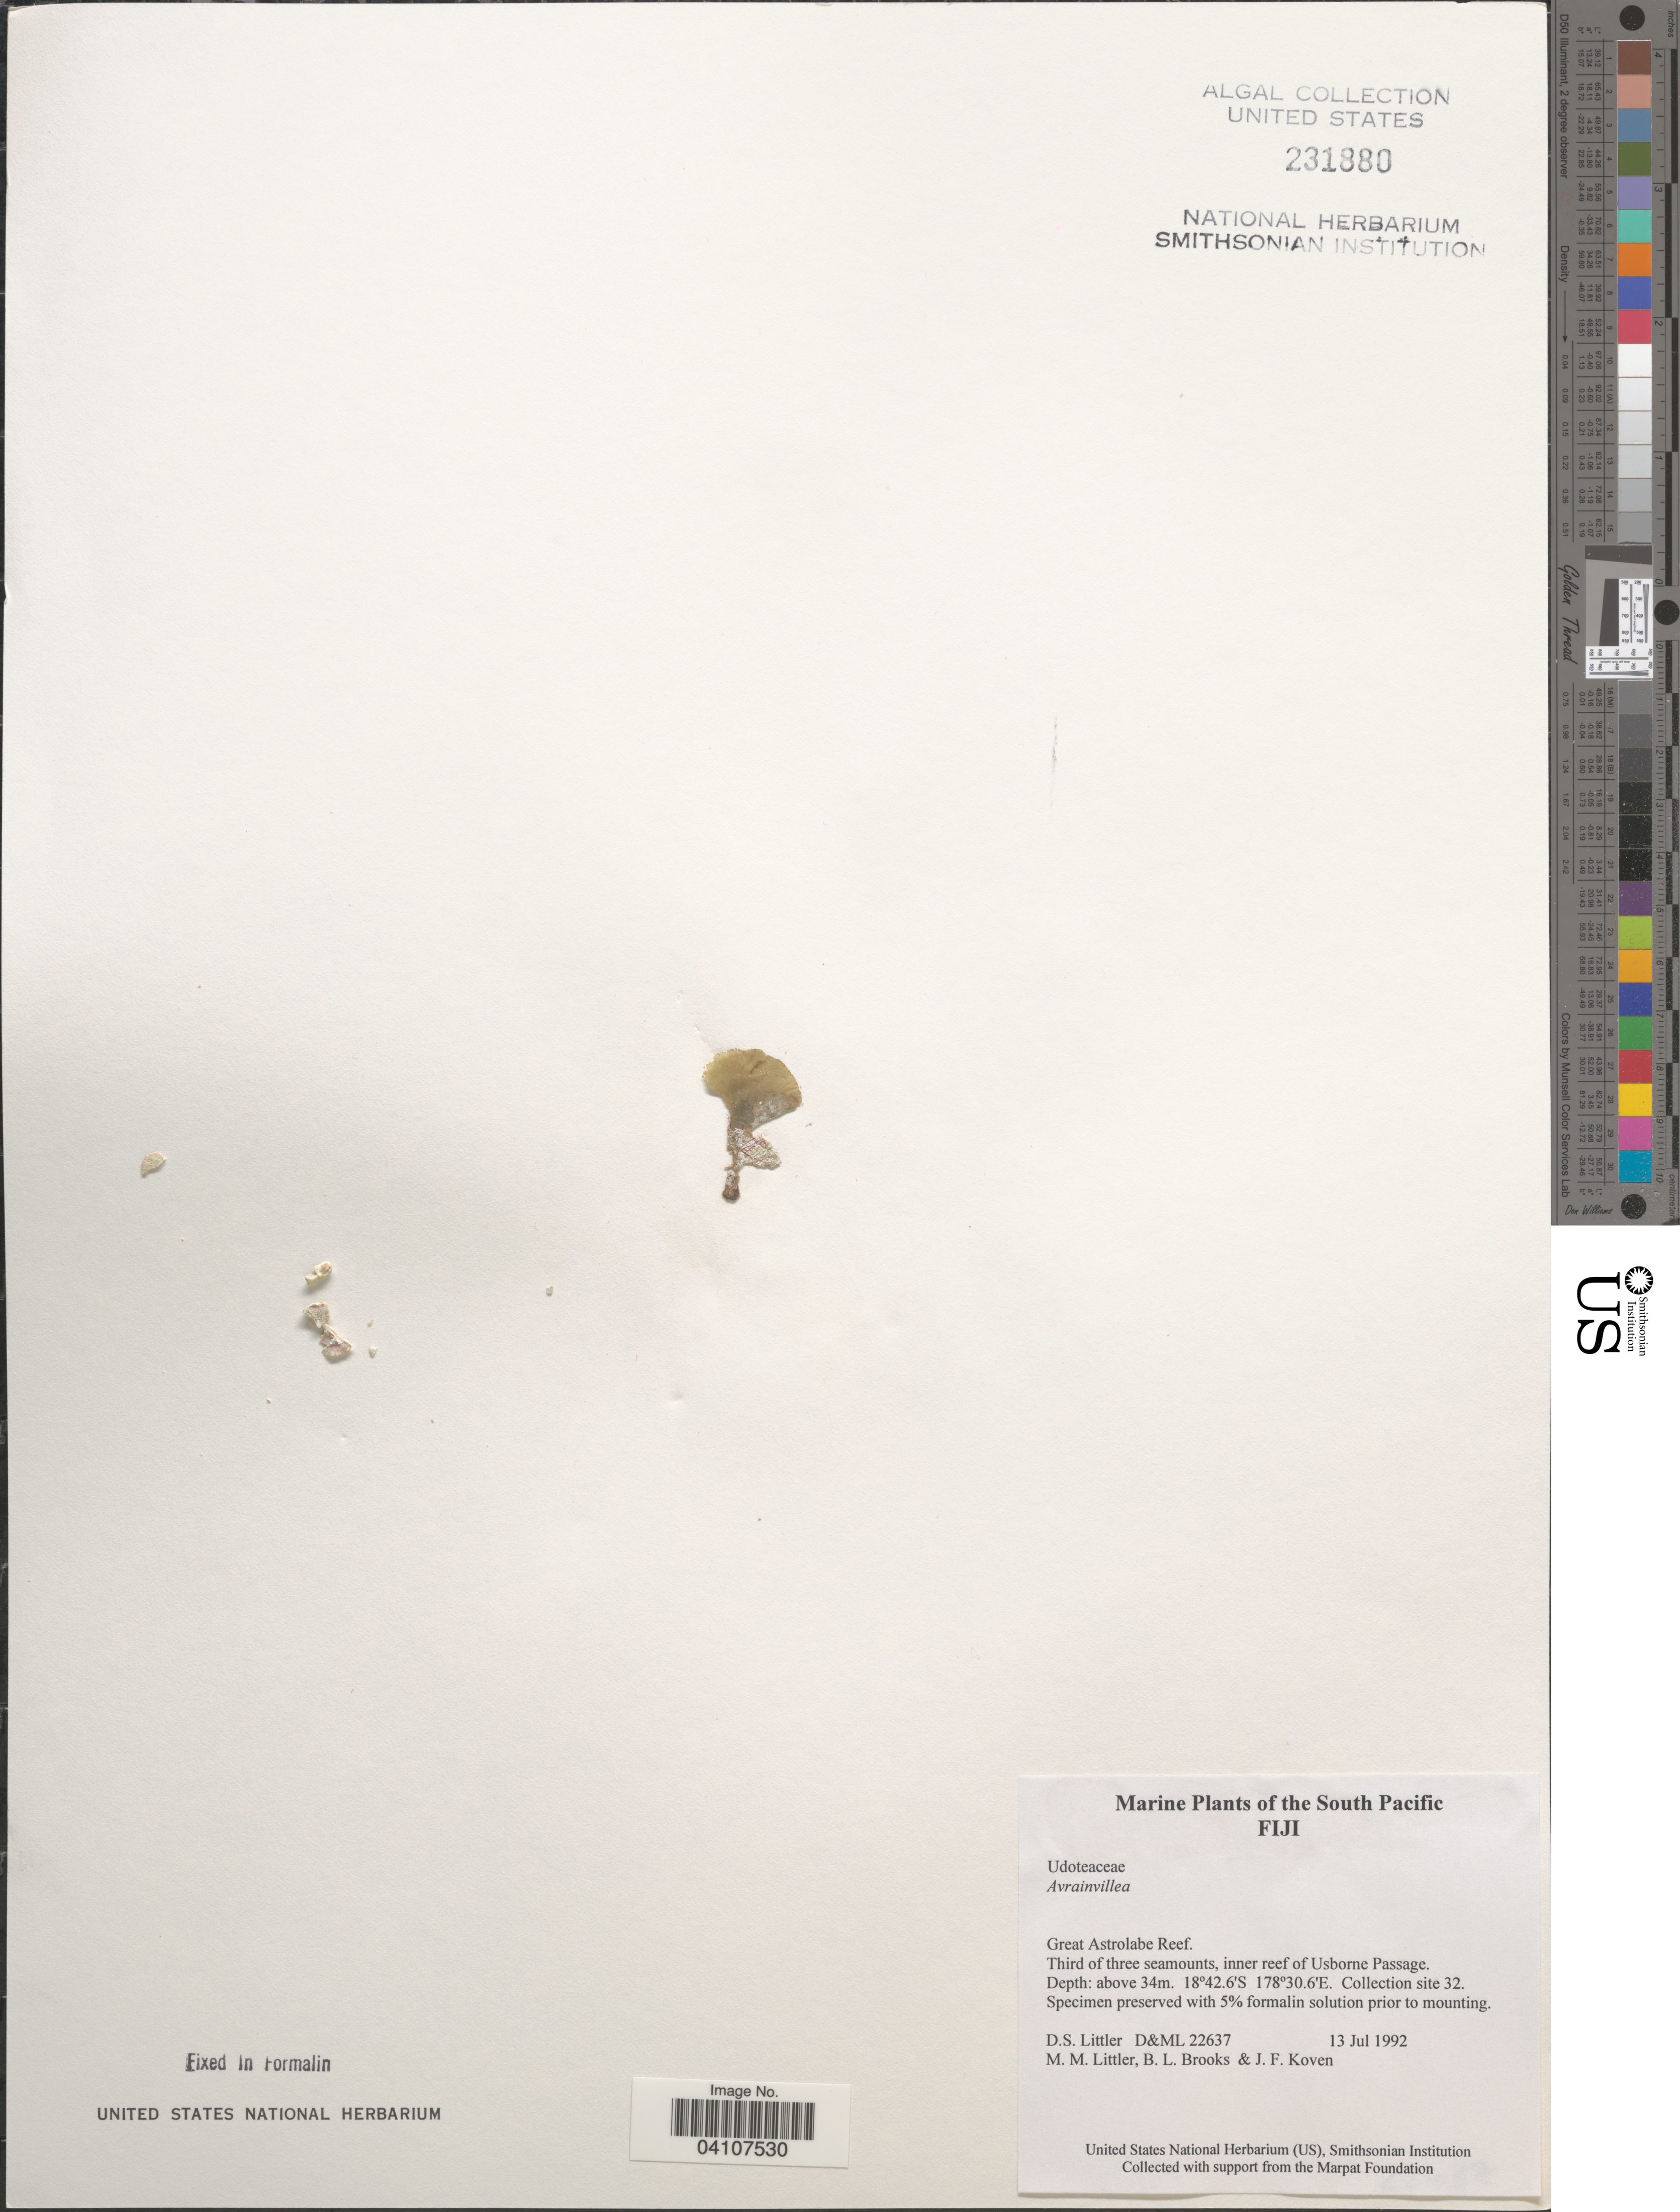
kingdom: Plantae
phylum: Chlorophyta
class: Ulvophyceae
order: Bryopsidales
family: Dichotomosiphonaceae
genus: Avrainvillea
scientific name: Avrainvillea sp.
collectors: D. S. Littler, B. Brooks & J. Koven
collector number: D&ML22637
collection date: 1992-07-13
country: Fiji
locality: South Pacific. Great Astrolabe Reef. Third of three seamounts, inner reef of Usborne Passage. Collection site 32.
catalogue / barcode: US 231880